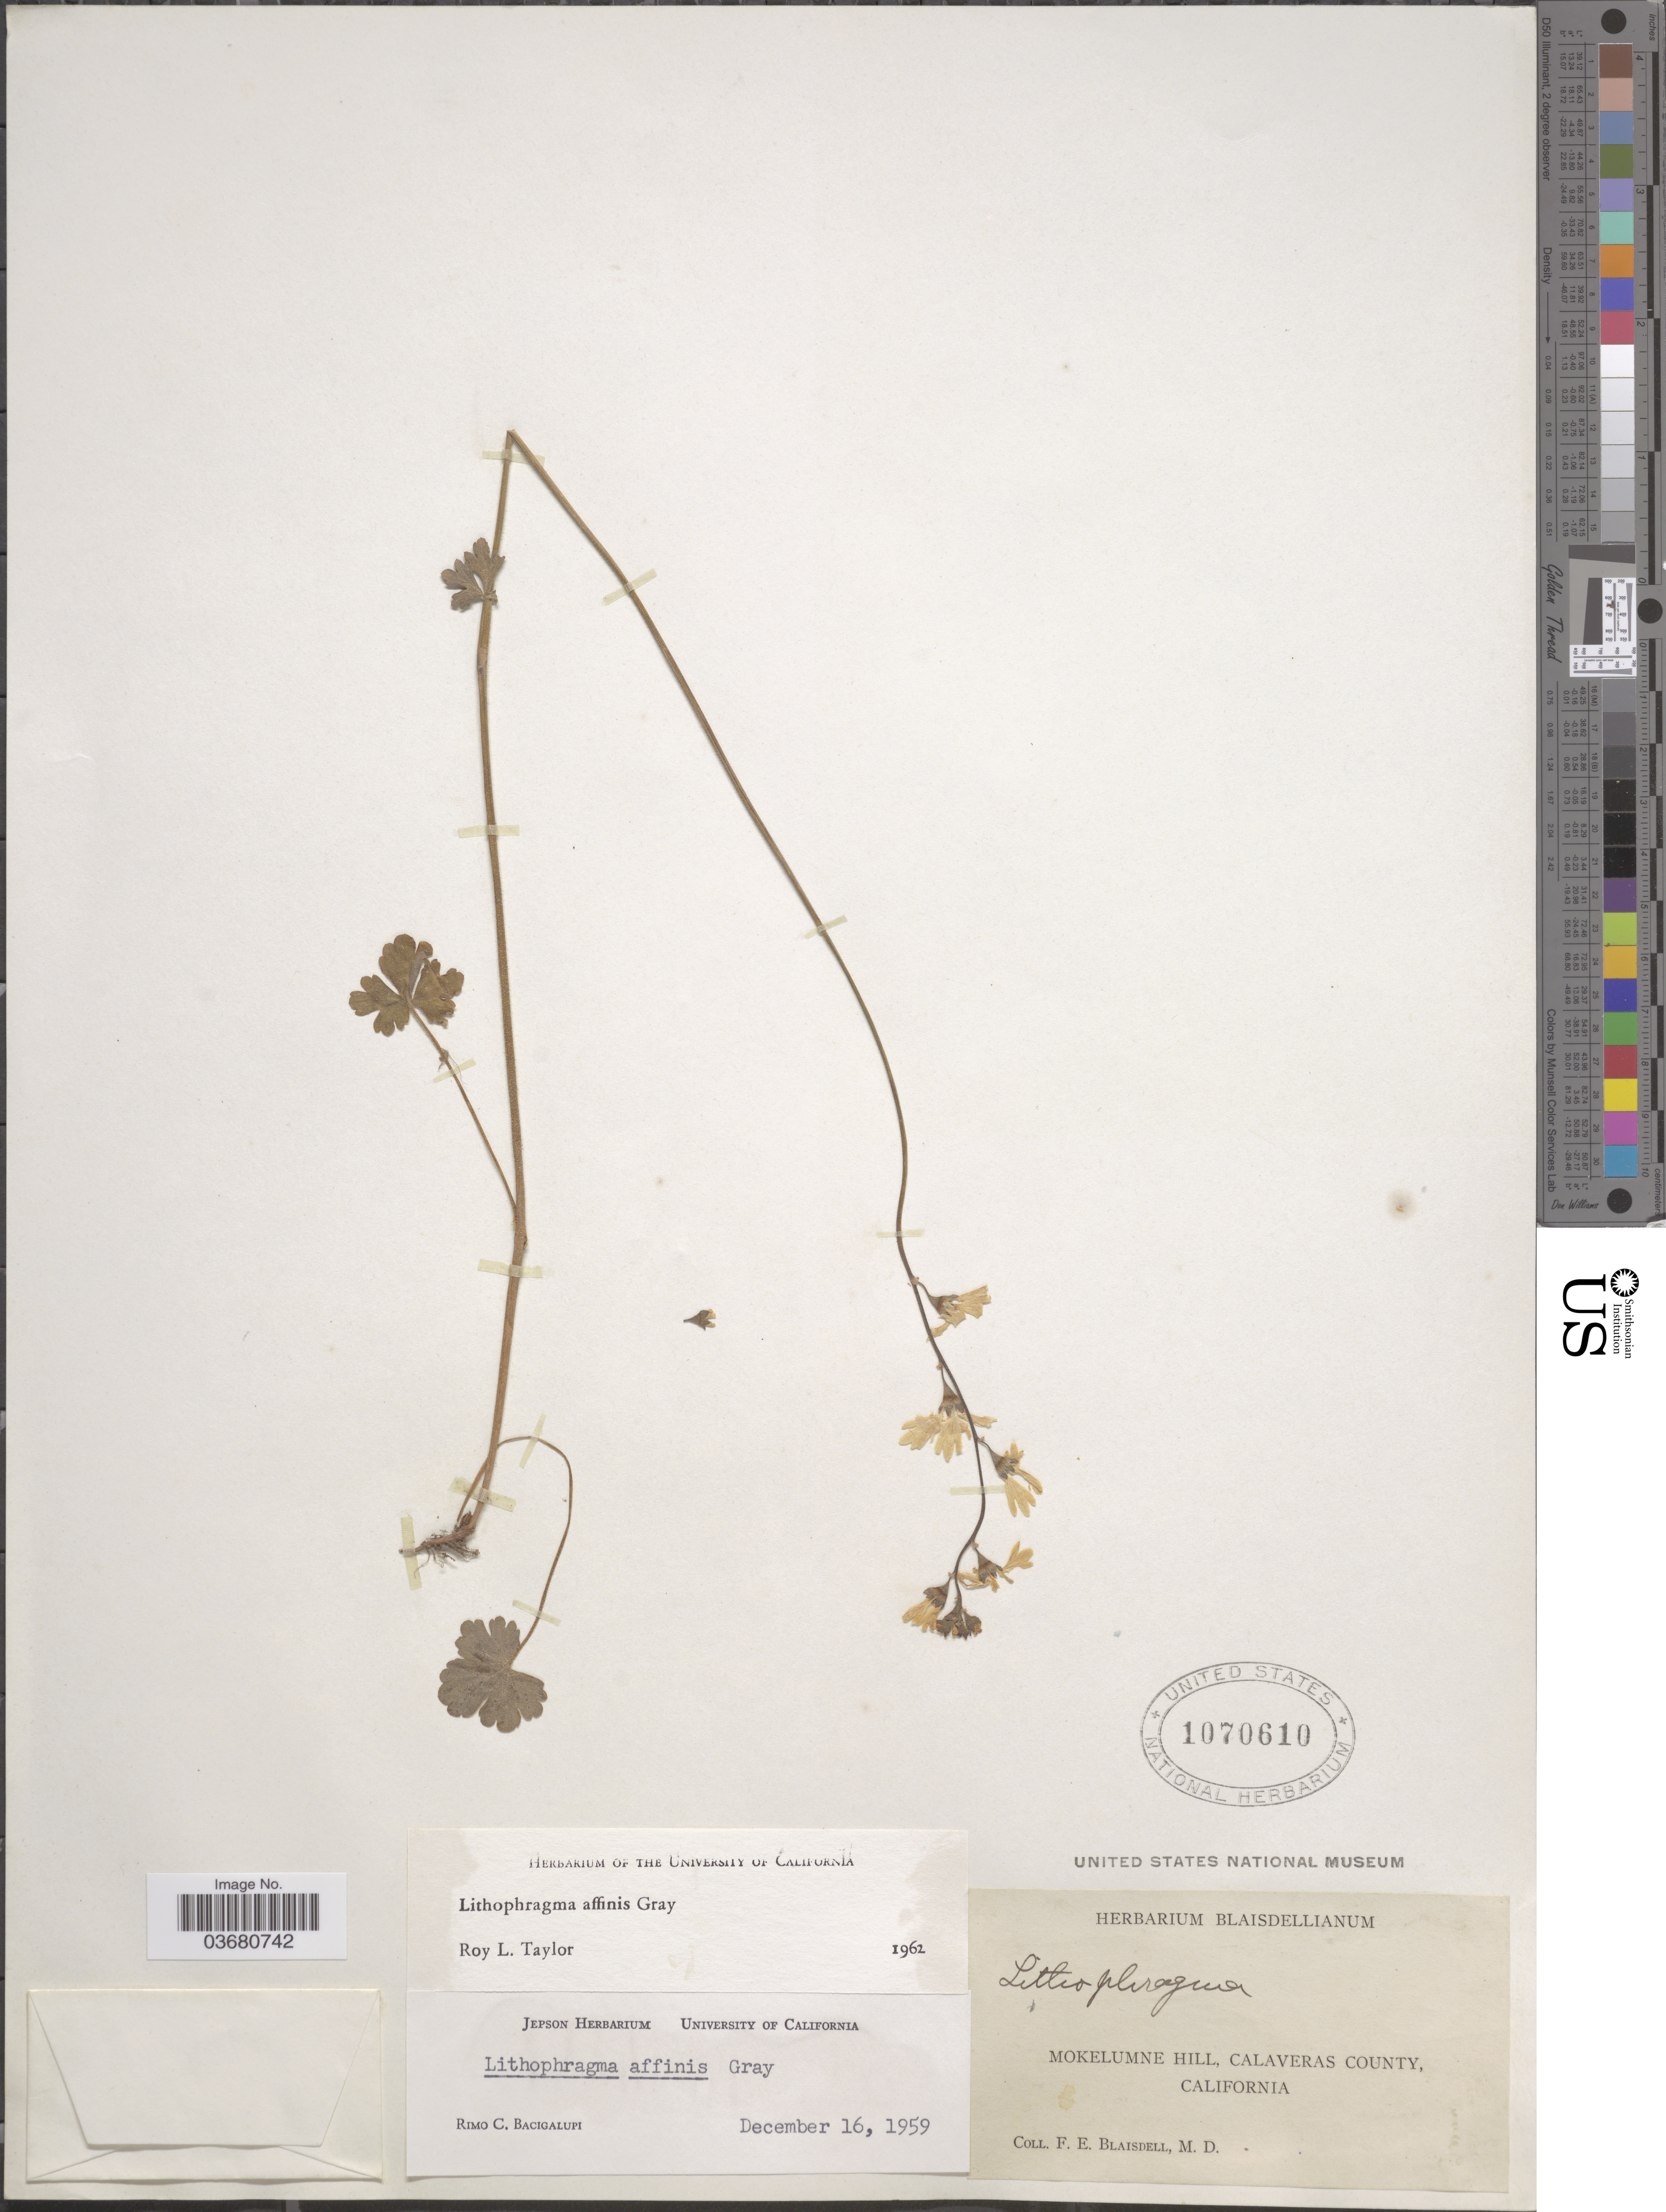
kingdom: Plantae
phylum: Tracheophyta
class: Magnoliopsida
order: Saxifragales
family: Saxifragaceae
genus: Lithophragma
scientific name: Lithophragma affine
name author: A. Gray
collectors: F. Blaisdell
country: United States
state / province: California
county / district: Calaveras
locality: Mokelumne Hill, Calaveras County.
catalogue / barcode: US 1070610